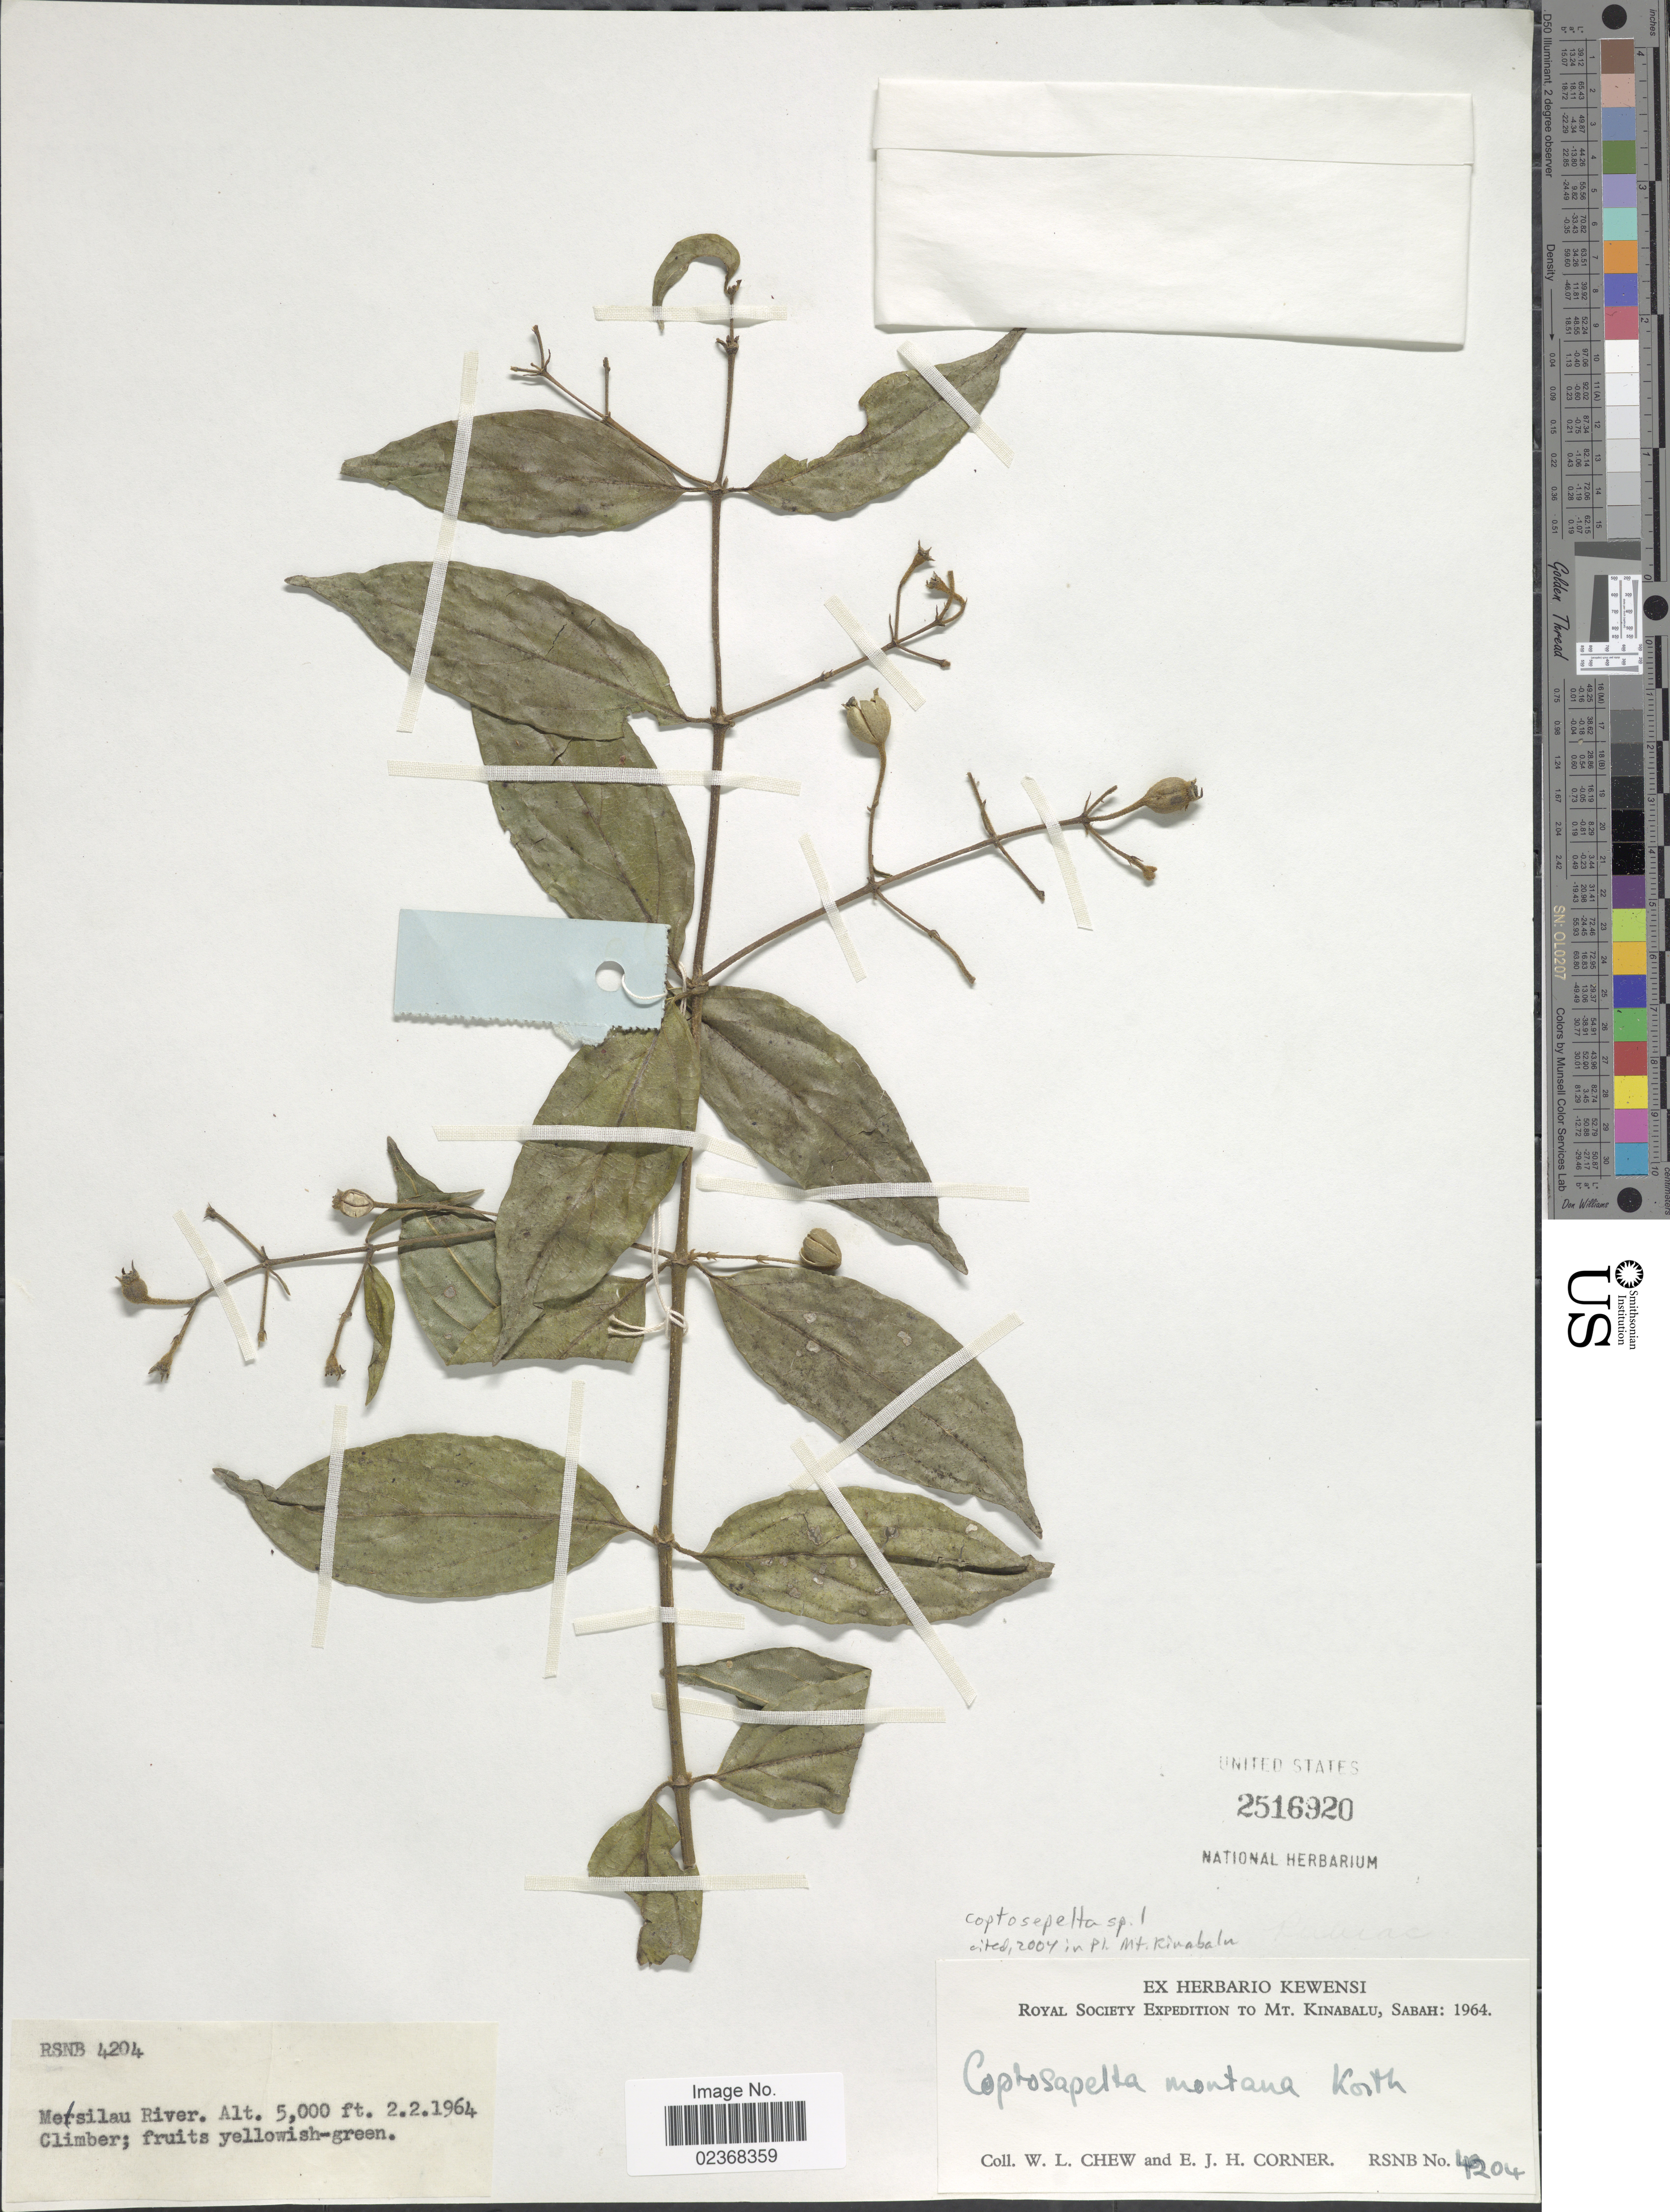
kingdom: Plantae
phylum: Tracheophyta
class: Magnoliopsida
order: Gentianales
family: Rubiaceae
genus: Coptosapelta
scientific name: Coptosapelta sp.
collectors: W. Chew & E. Corner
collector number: RSNB4204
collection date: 1964-02-02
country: Malaysia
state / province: Sabah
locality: Mt. Kinabalu, Sabah, Mesilau River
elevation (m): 1524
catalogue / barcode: US 2516920